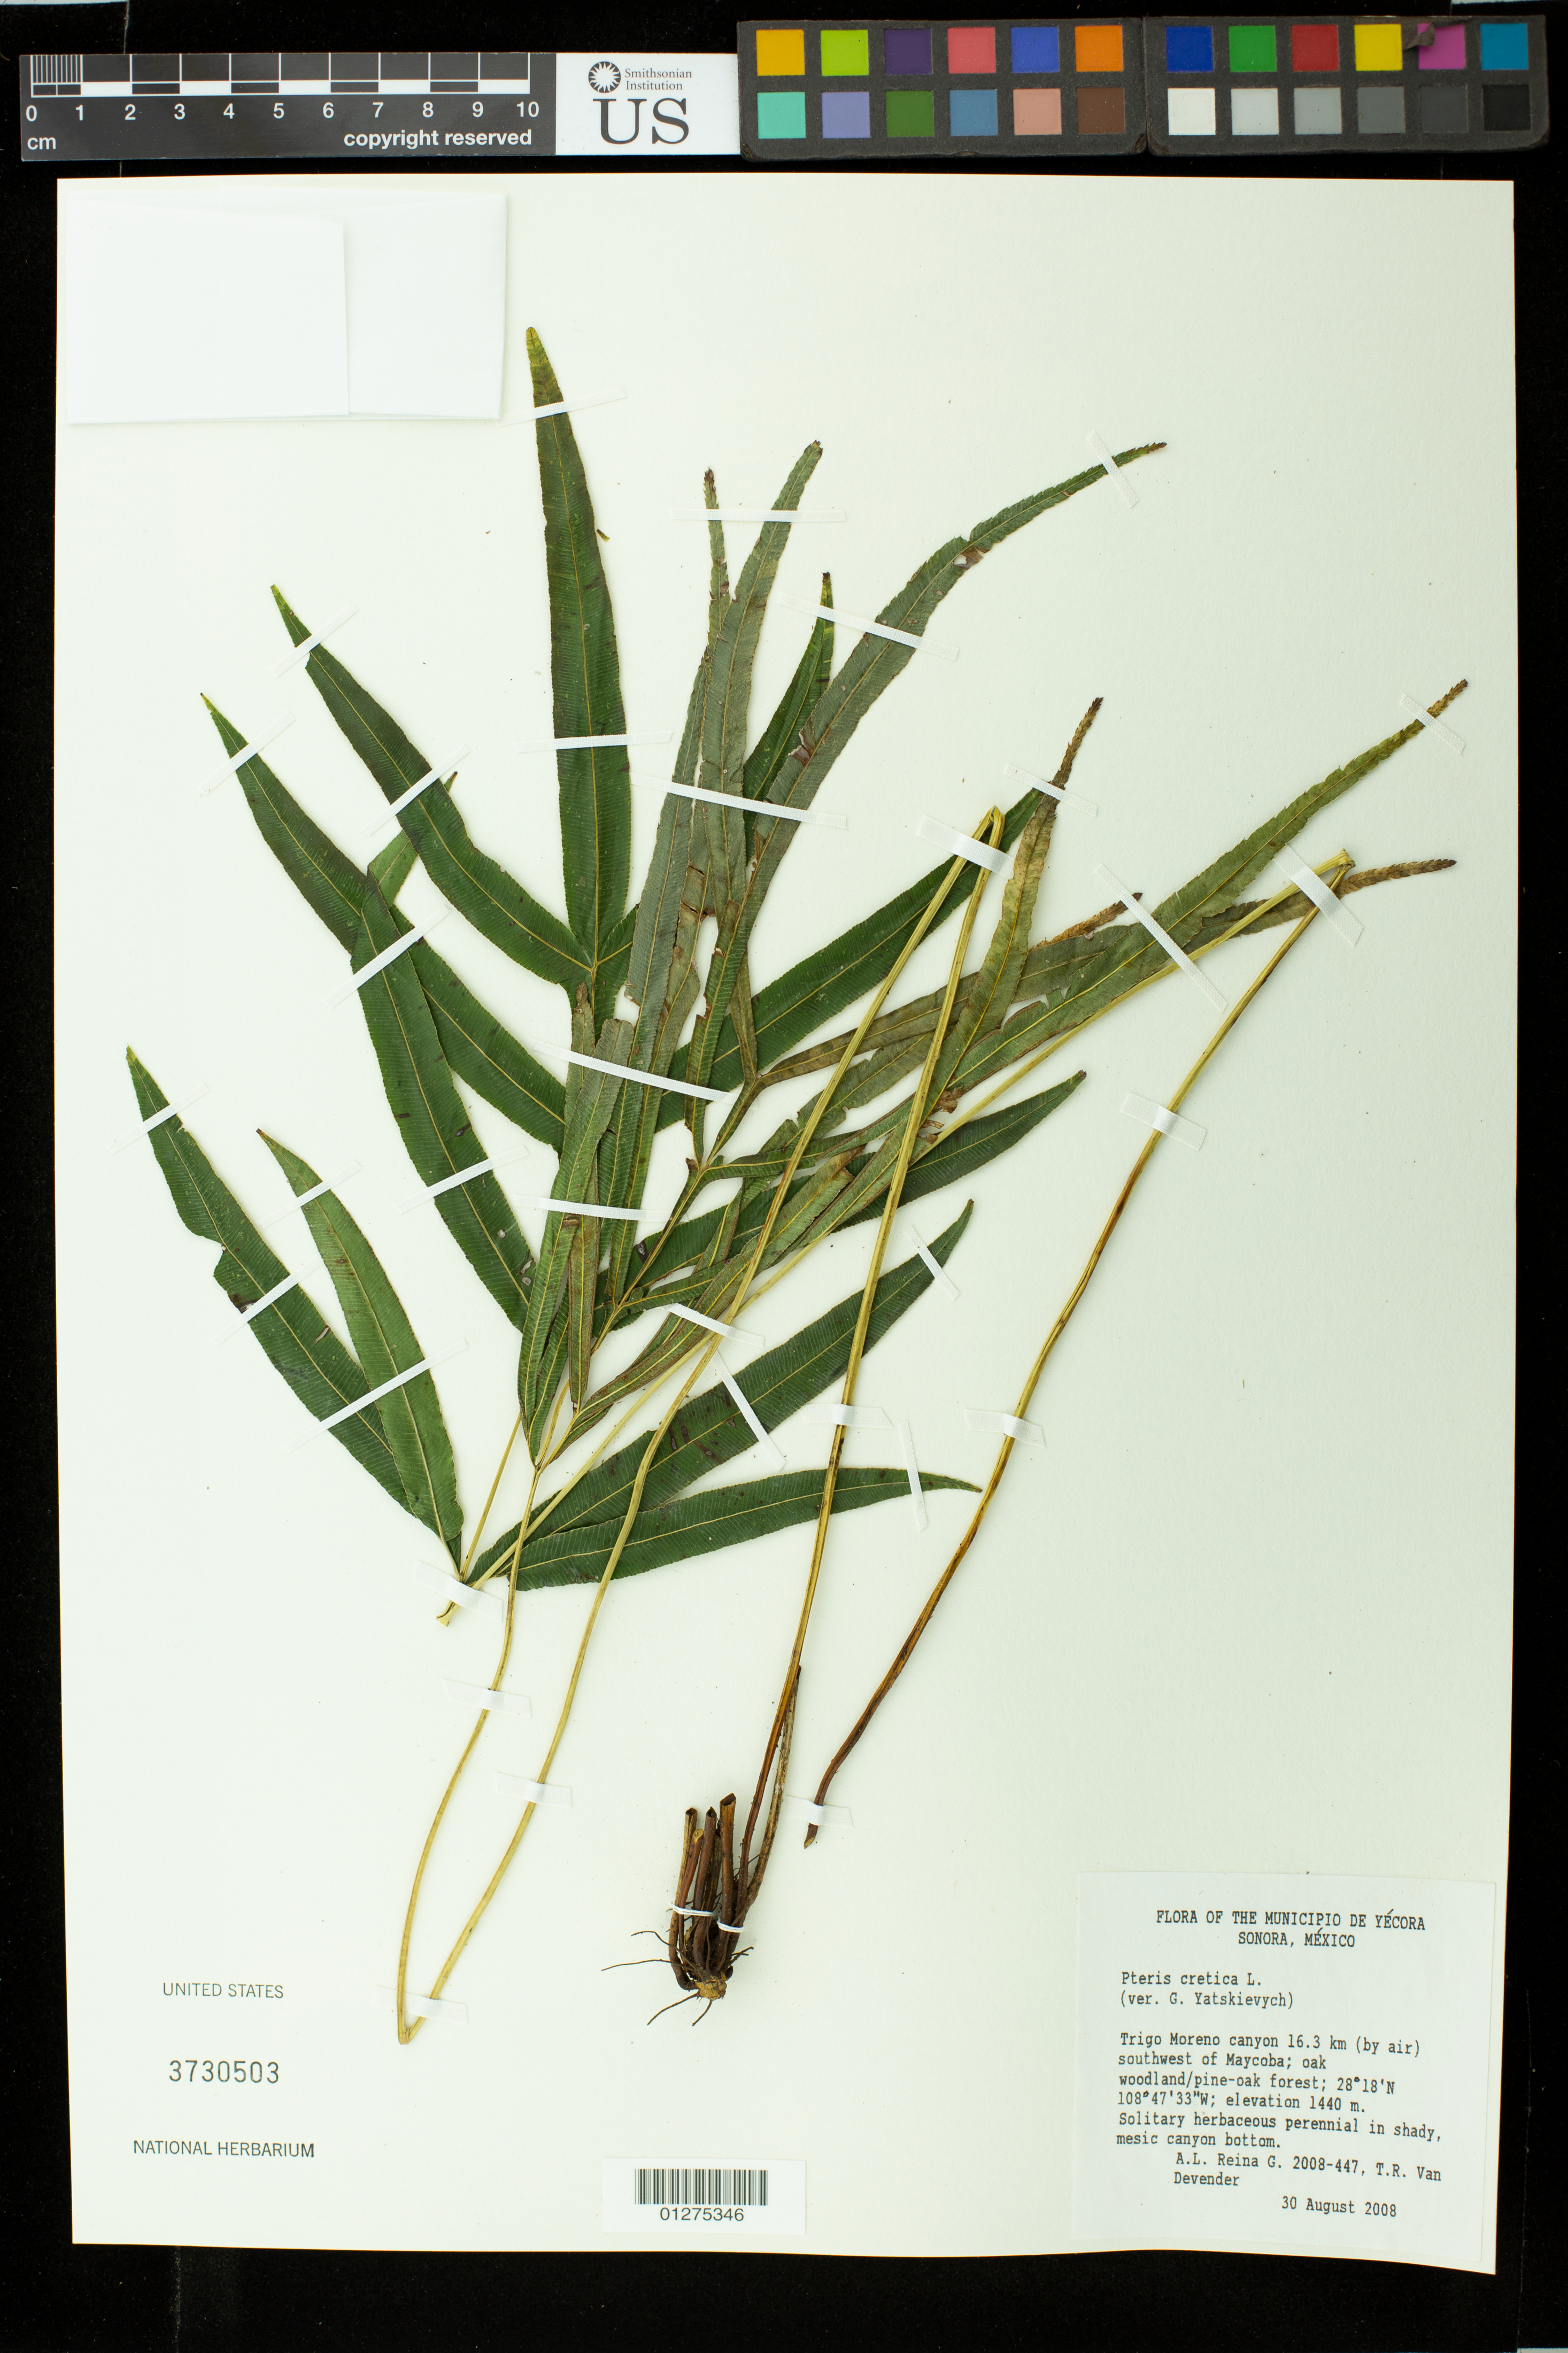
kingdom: Plantae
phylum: Tracheophyta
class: Polypodiopsida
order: Polypodiales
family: Pteridaceae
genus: Pteris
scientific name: Pteris cretica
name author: L.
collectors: A. L. Reina G. & T. R. Van Devender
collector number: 2008-447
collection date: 2008-08-30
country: Mexico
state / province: Sonora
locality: Tigo Moreno canyon 16.3 km (by air) southwast of Maycoba; oak woodland/pine-oak forest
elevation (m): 1440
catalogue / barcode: US 3730503